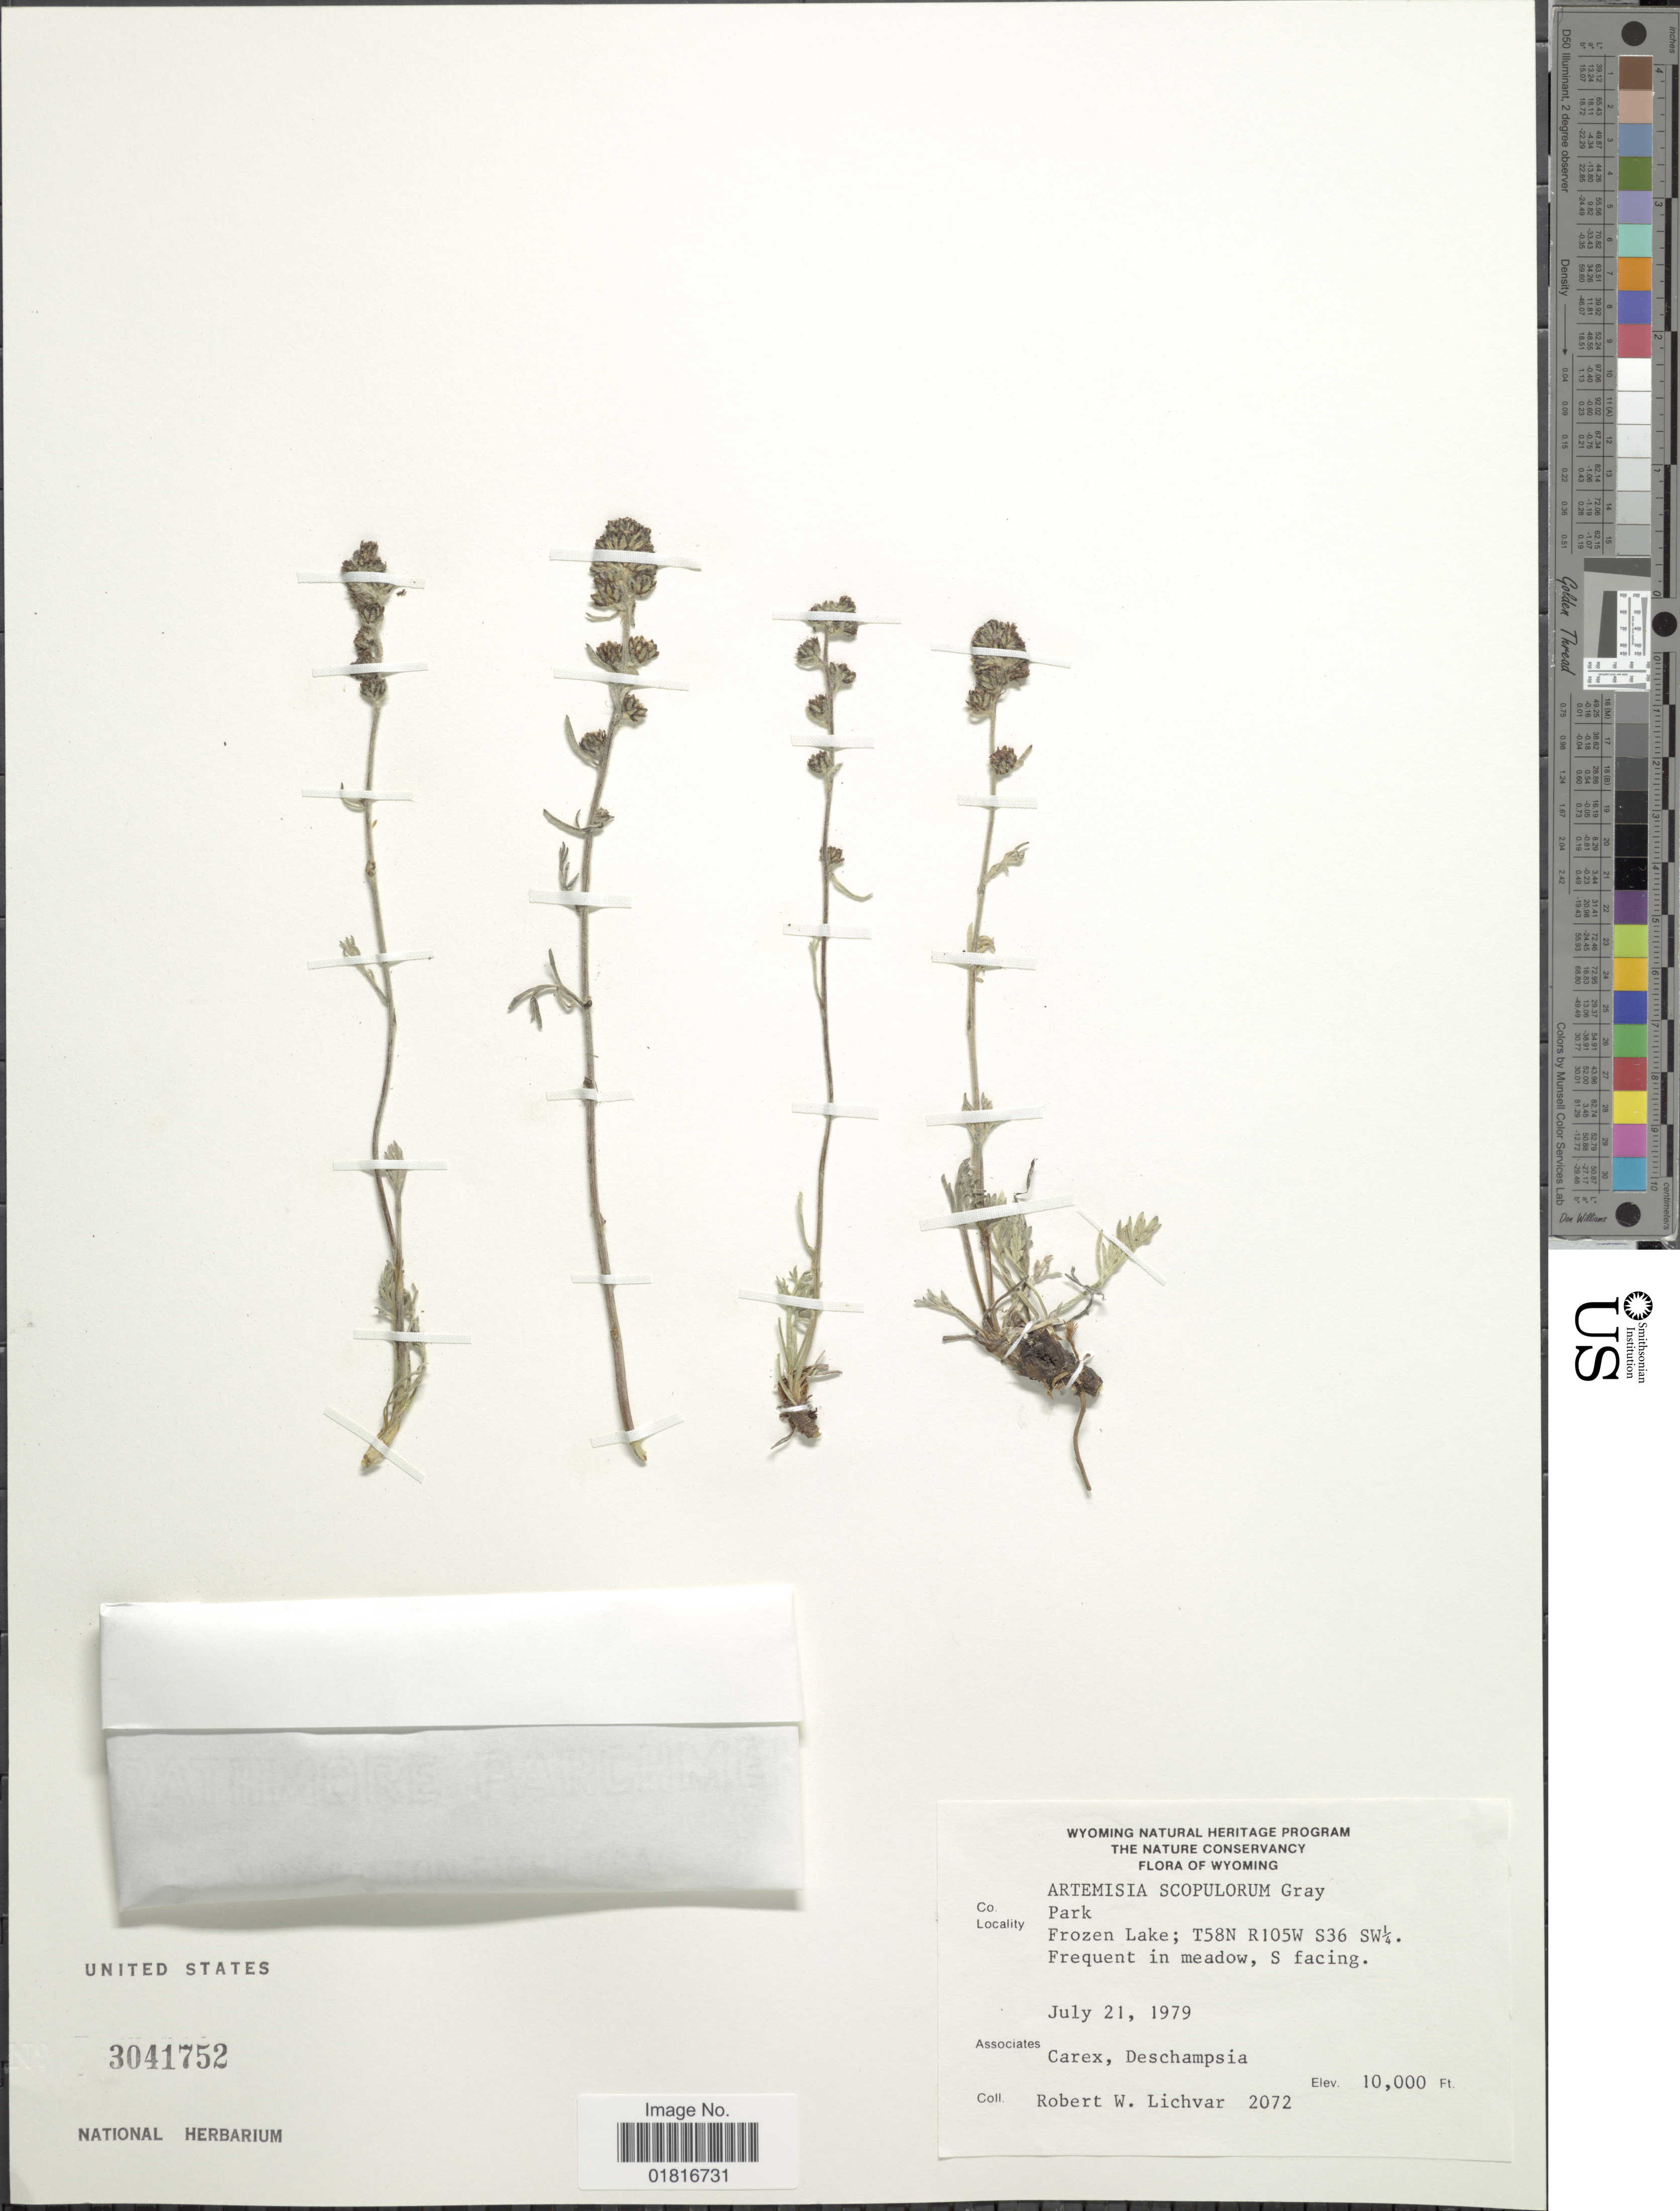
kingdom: Plantae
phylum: Tracheophyta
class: Magnoliopsida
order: Asterales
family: Asteraceae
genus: Artemisia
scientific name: Artemisia scopulorum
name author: A. Gray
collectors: R. Lichvar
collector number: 2072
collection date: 1979-07-21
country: United States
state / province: Wyoming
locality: Co Park, Frozen Lake; T58N R105W S36 SW¼. Frequent in meadow, S facing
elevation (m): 3048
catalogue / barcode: US 3041752